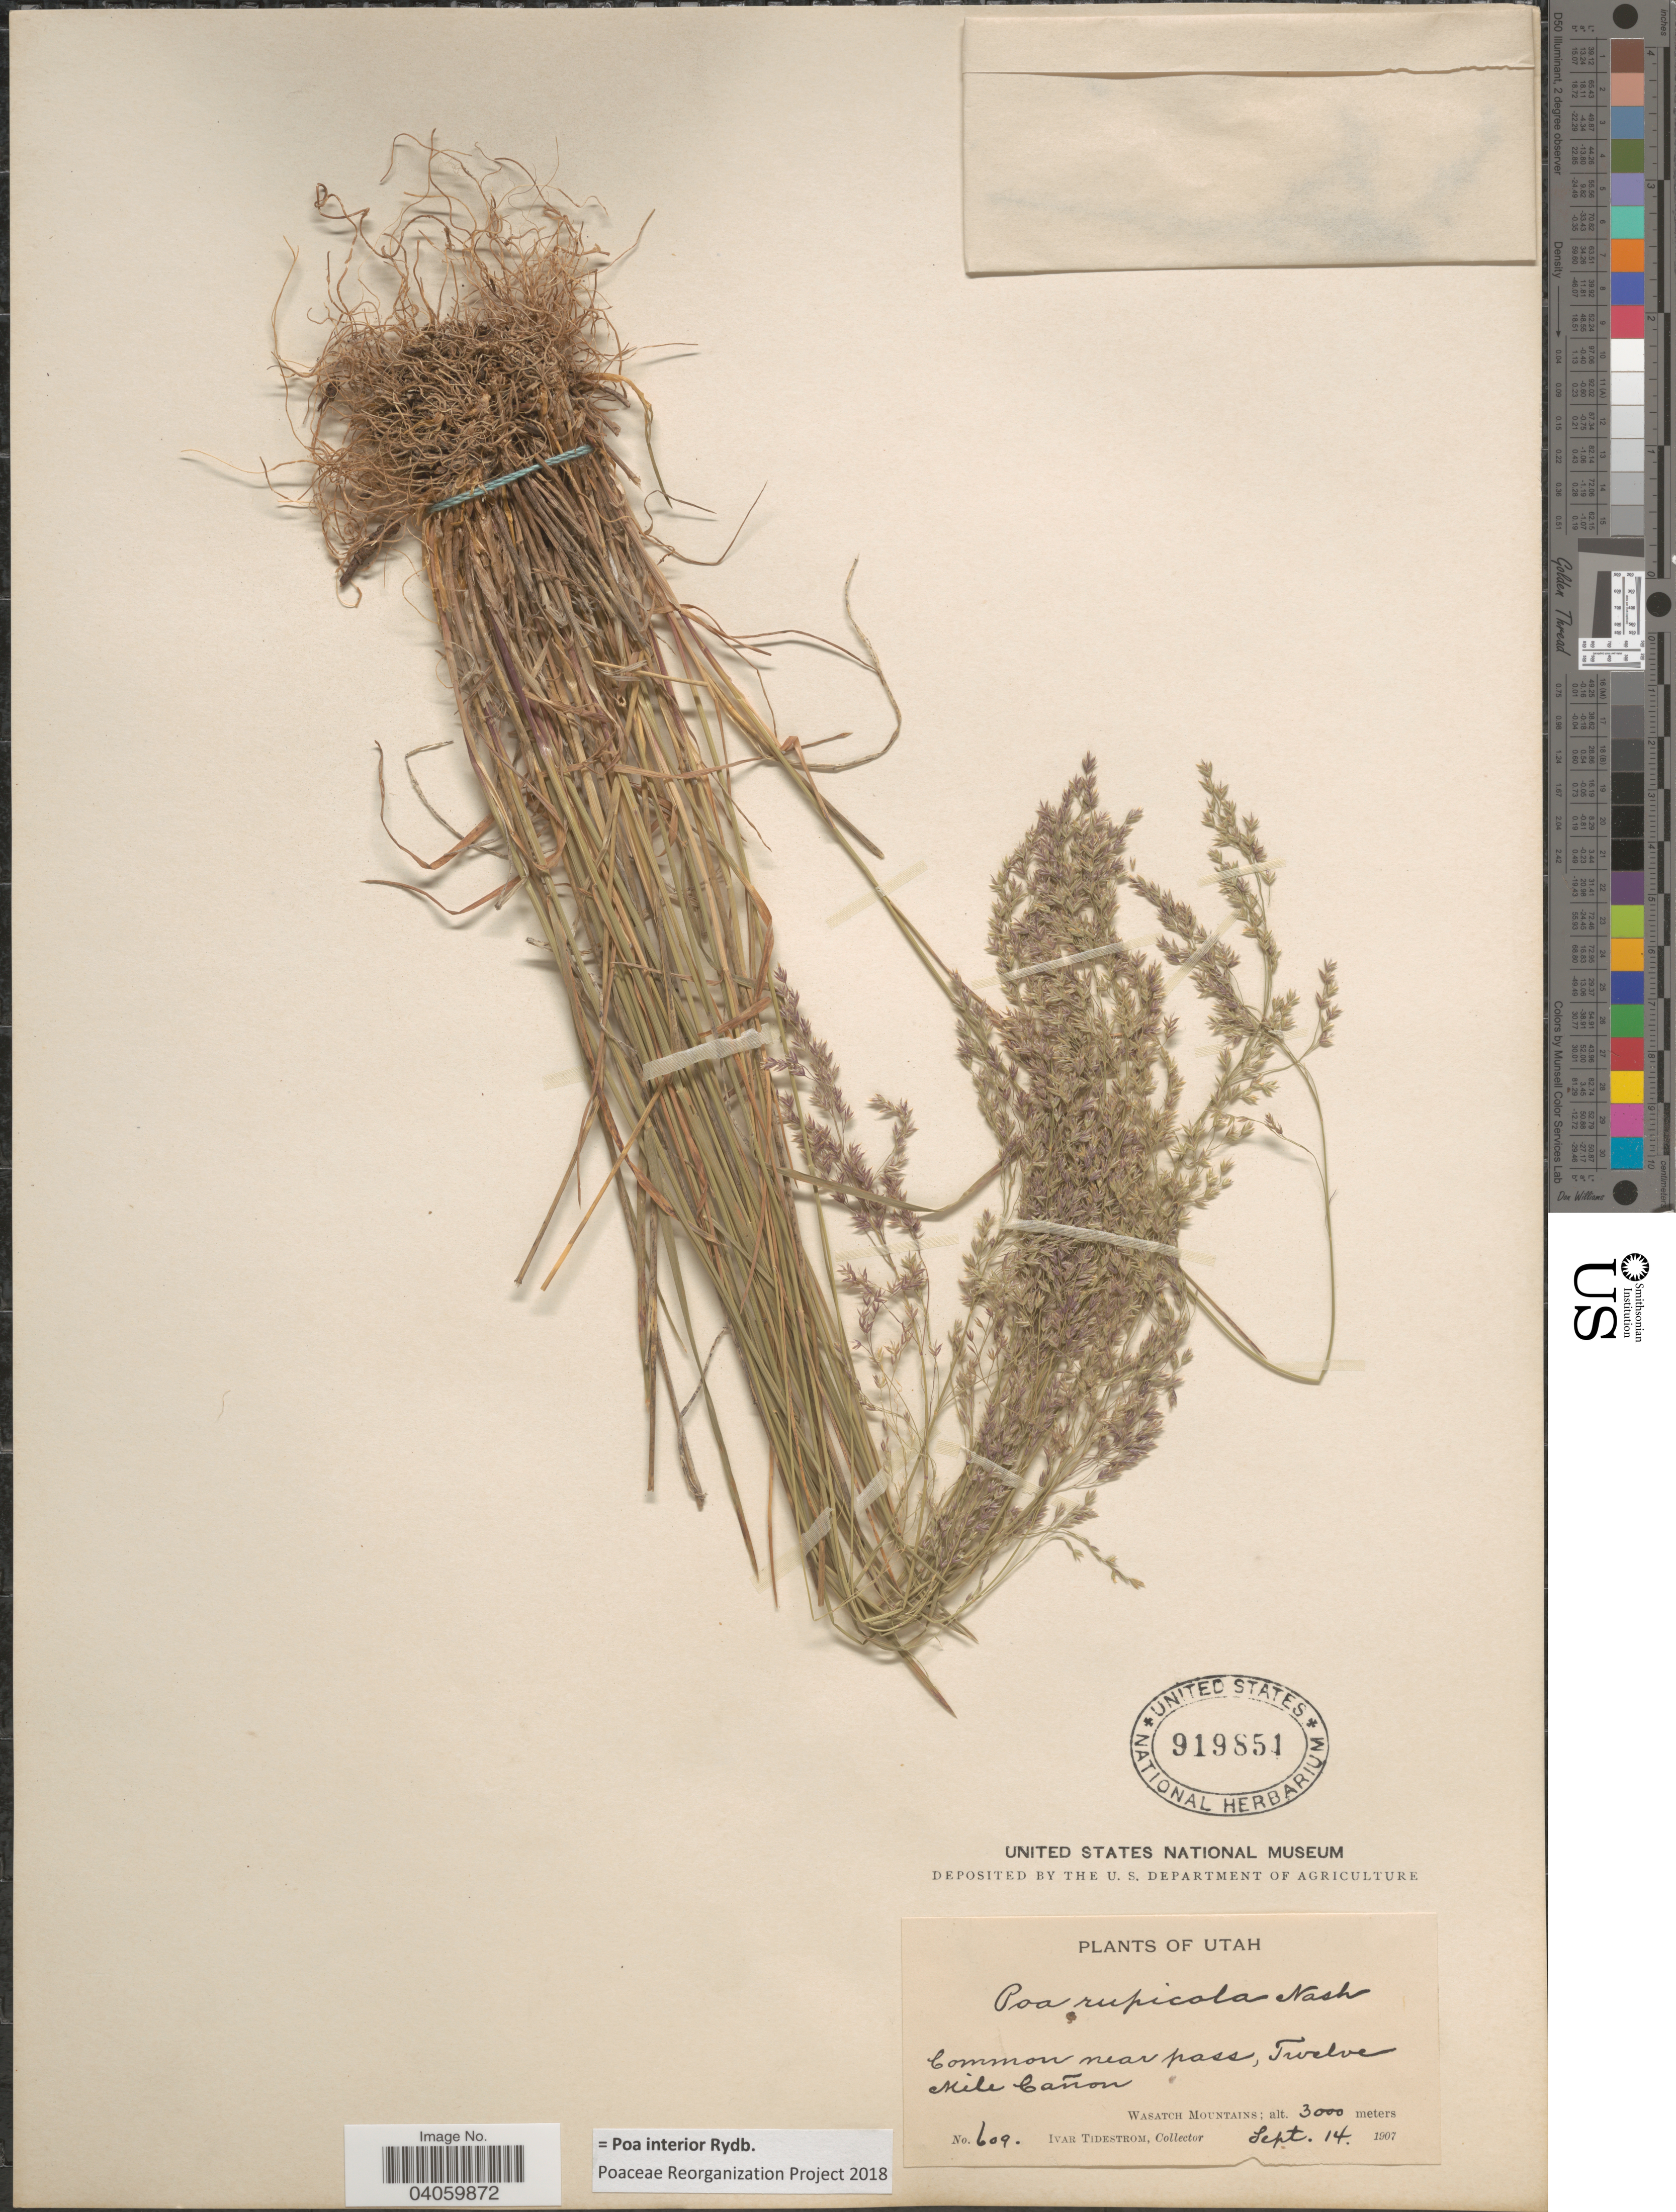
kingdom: Plantae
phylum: Tracheophyta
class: Liliopsida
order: Poales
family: Poaceae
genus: Poa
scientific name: Poa interior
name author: Rydb.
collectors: I. F. Tidestrom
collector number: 609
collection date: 1907-09-14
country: United States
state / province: Utah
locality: Common near pass, Twelve Mile Cañon. Wasatch Mountains.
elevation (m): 3000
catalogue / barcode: US 919851